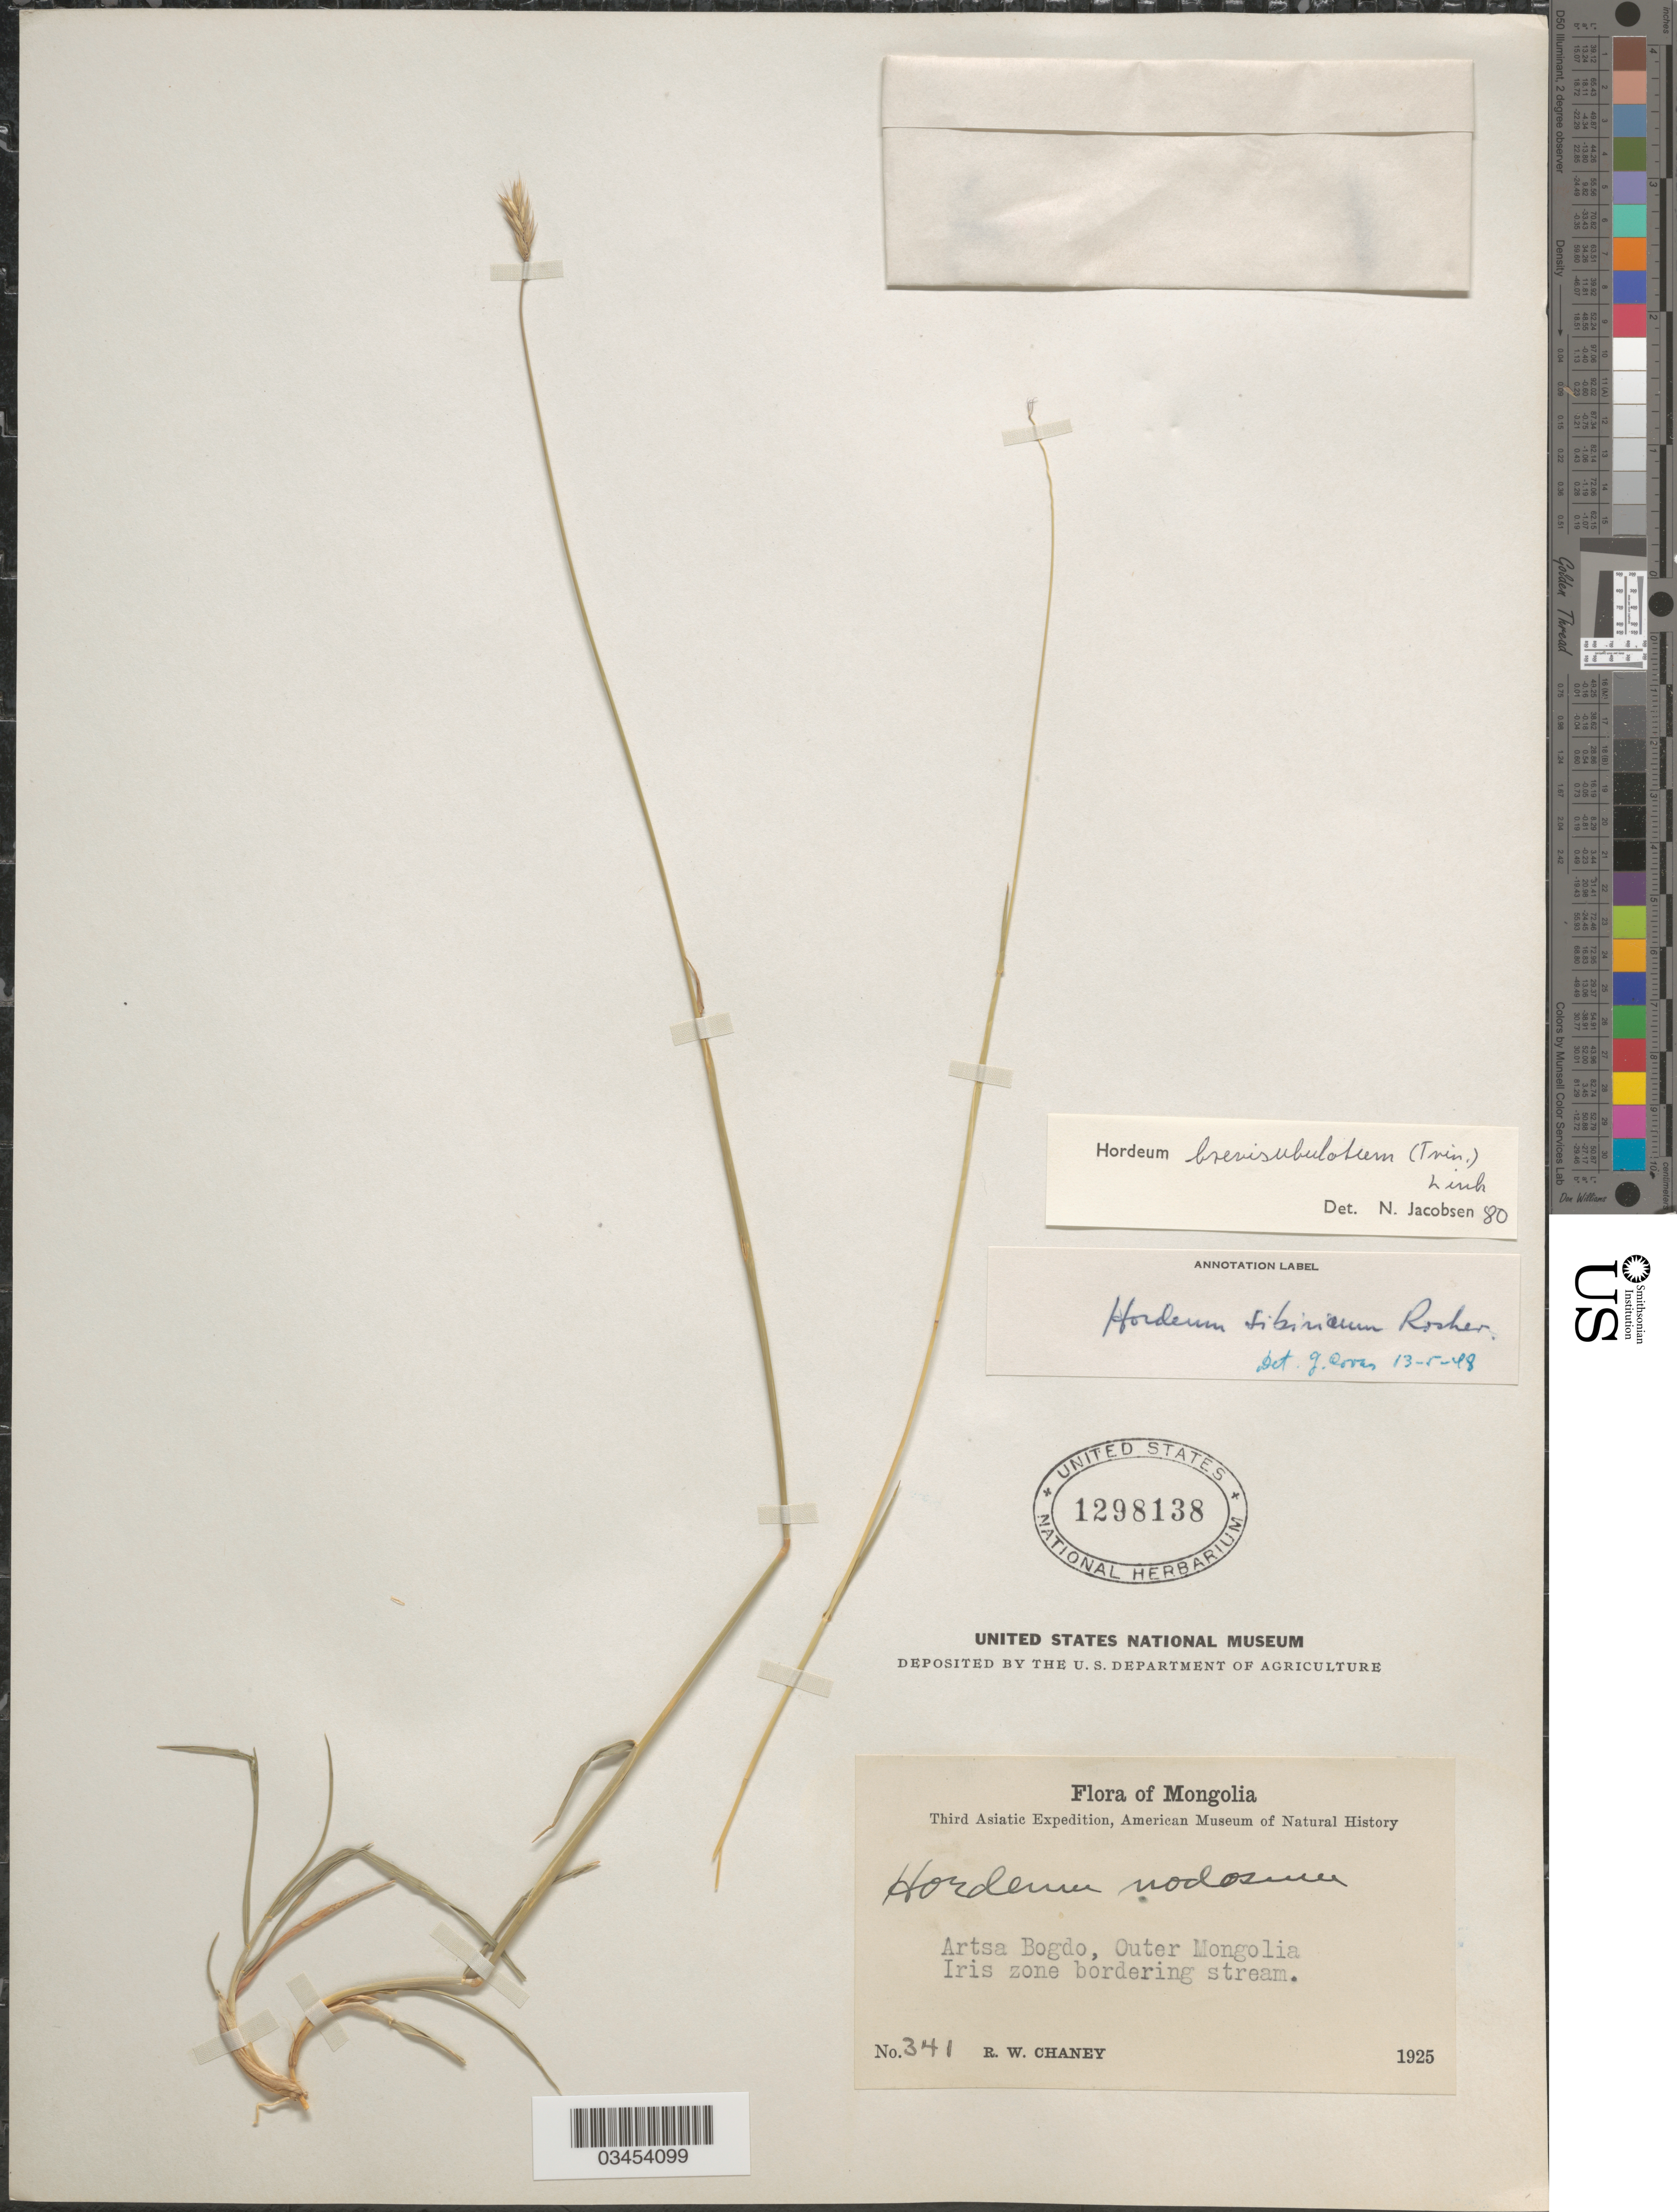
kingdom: Plantae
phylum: Tracheophyta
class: Liliopsida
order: Poales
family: Poaceae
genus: Hordeum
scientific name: Hordeum brevisubulatum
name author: (Trin.) Link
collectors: R. Chaney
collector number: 341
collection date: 1925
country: Mongolia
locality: Mongolia. Third Asiatic Expedition. Artsa Bogdo, Outer Mongolia. Iris zone bordering stream.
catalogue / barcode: US 1298138